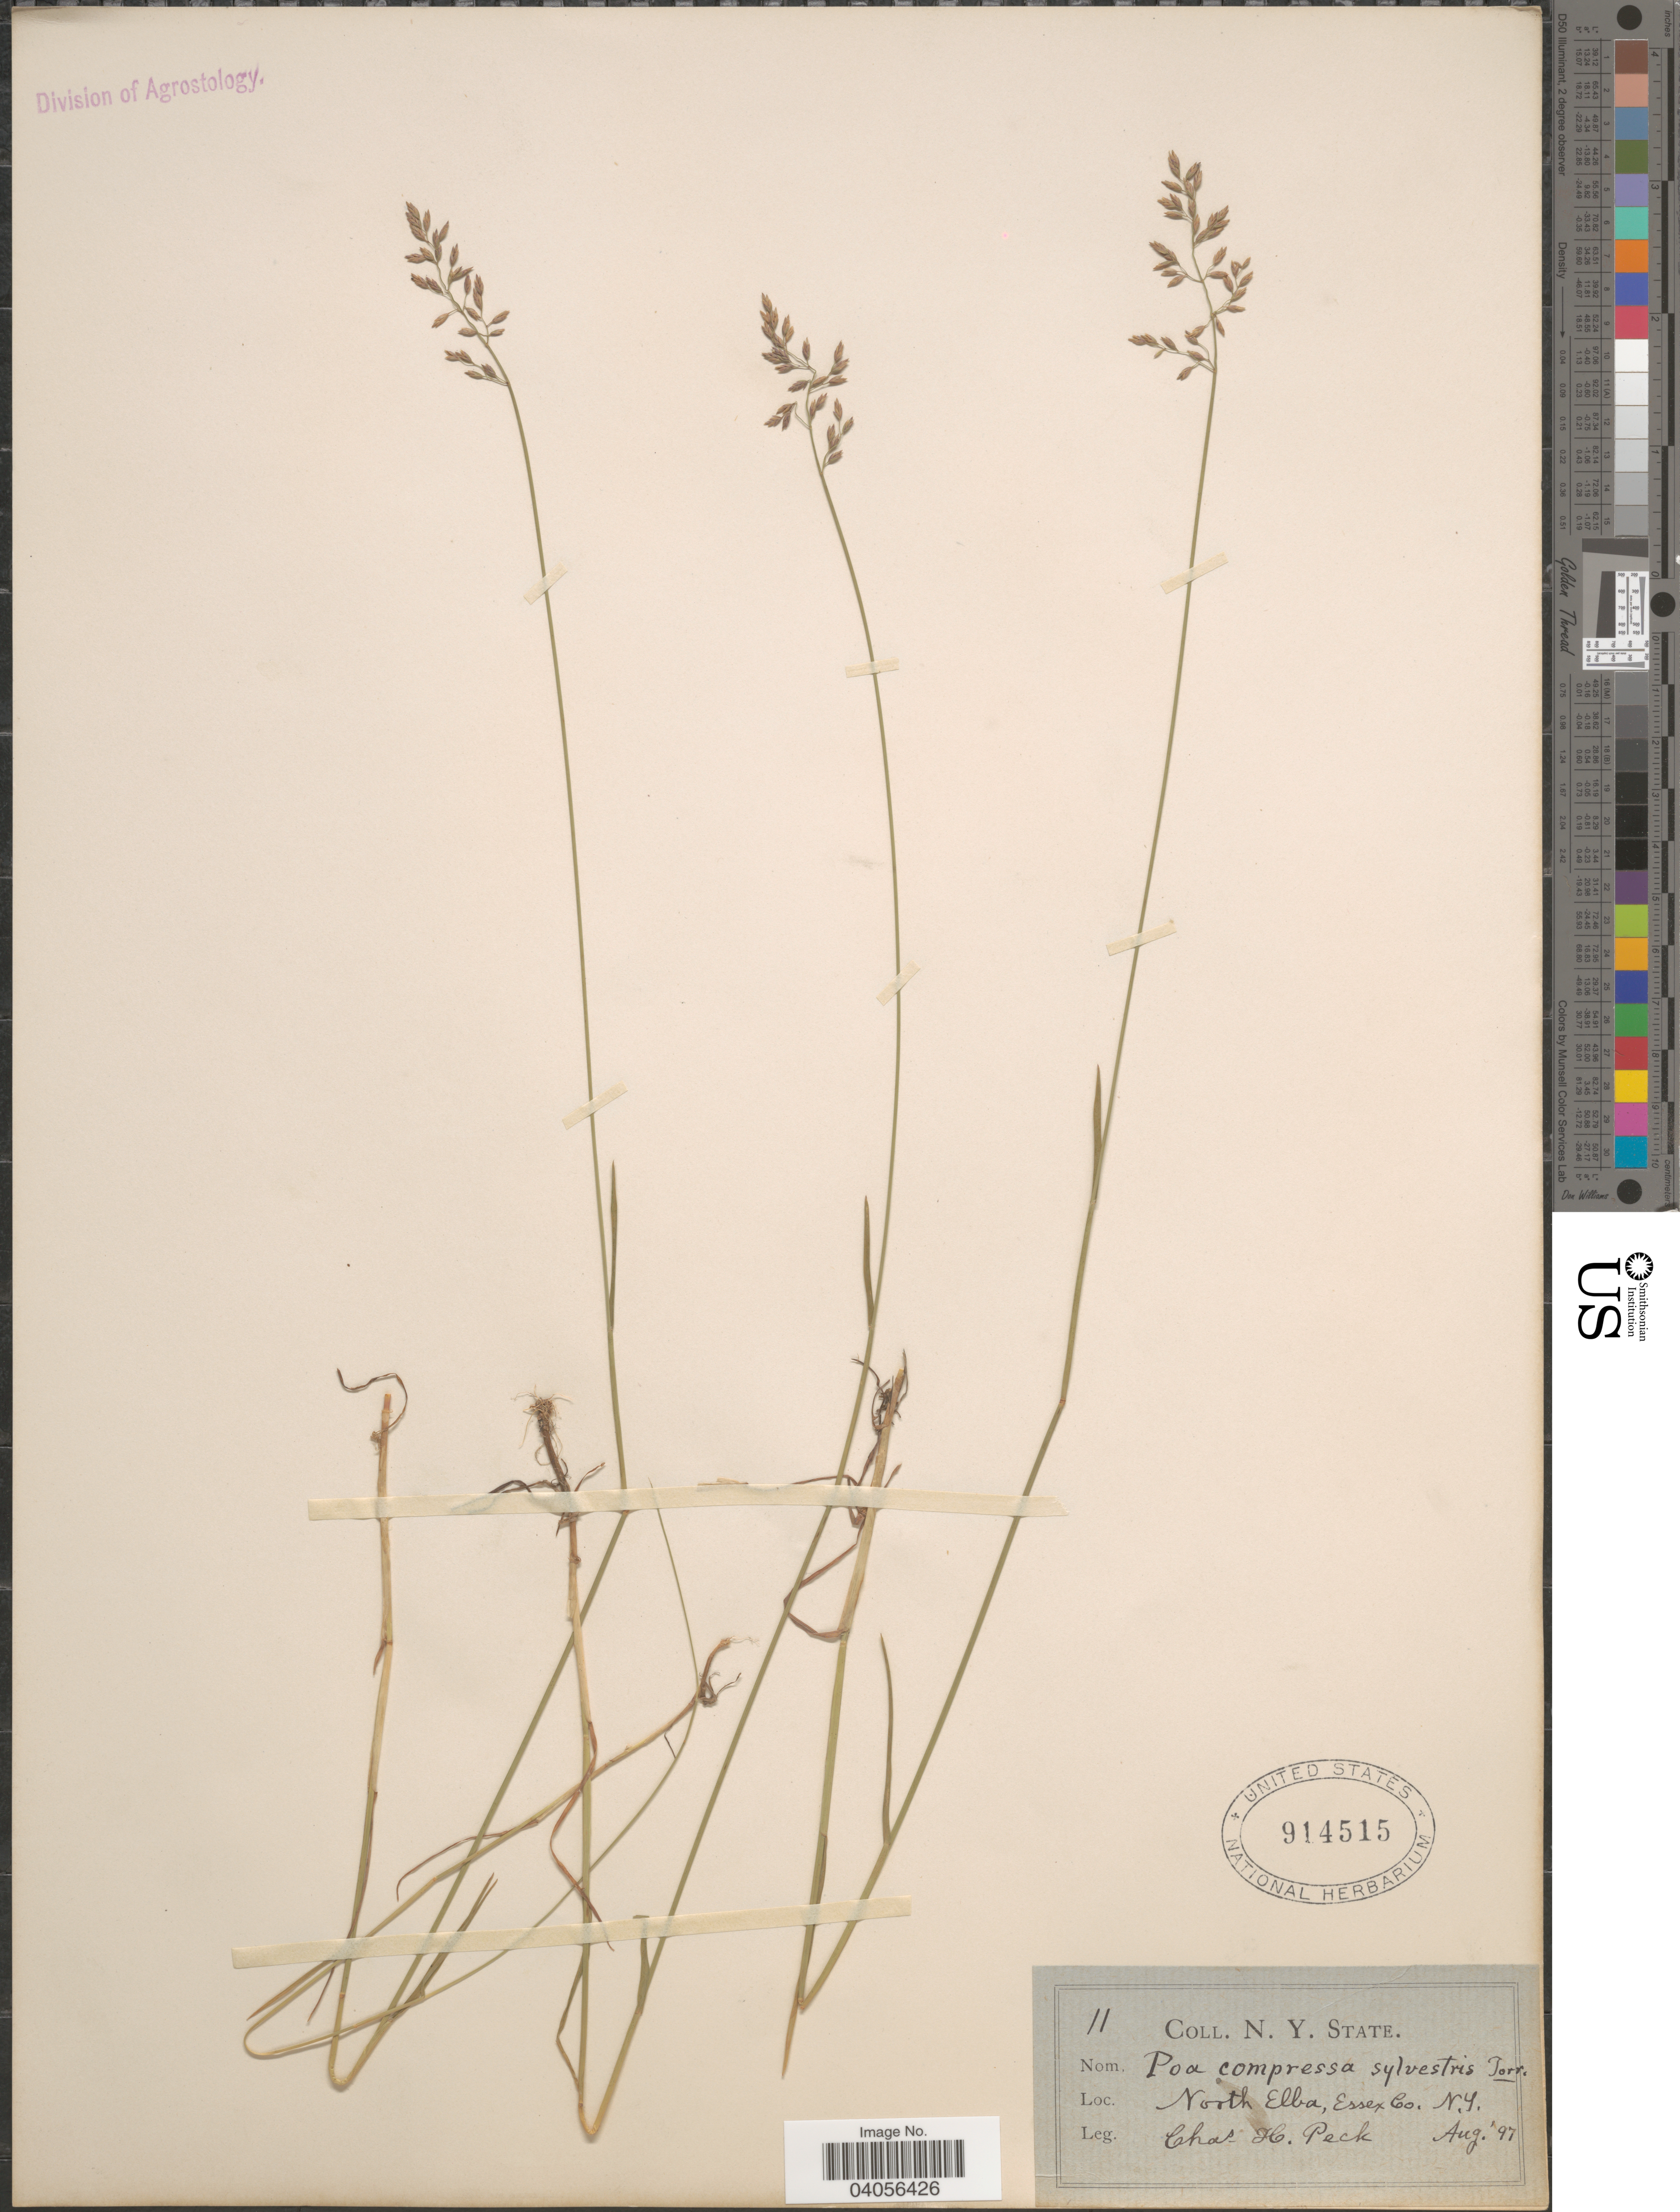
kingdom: Plantae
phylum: Tracheophyta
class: Liliopsida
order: Poales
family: Poaceae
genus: Poa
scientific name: Poa compressa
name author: L.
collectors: C. H. Peck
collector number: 11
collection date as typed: Transcribed d/m/y: /8/97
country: United States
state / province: New York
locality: North Elba, Essex Co.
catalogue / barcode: US 914515